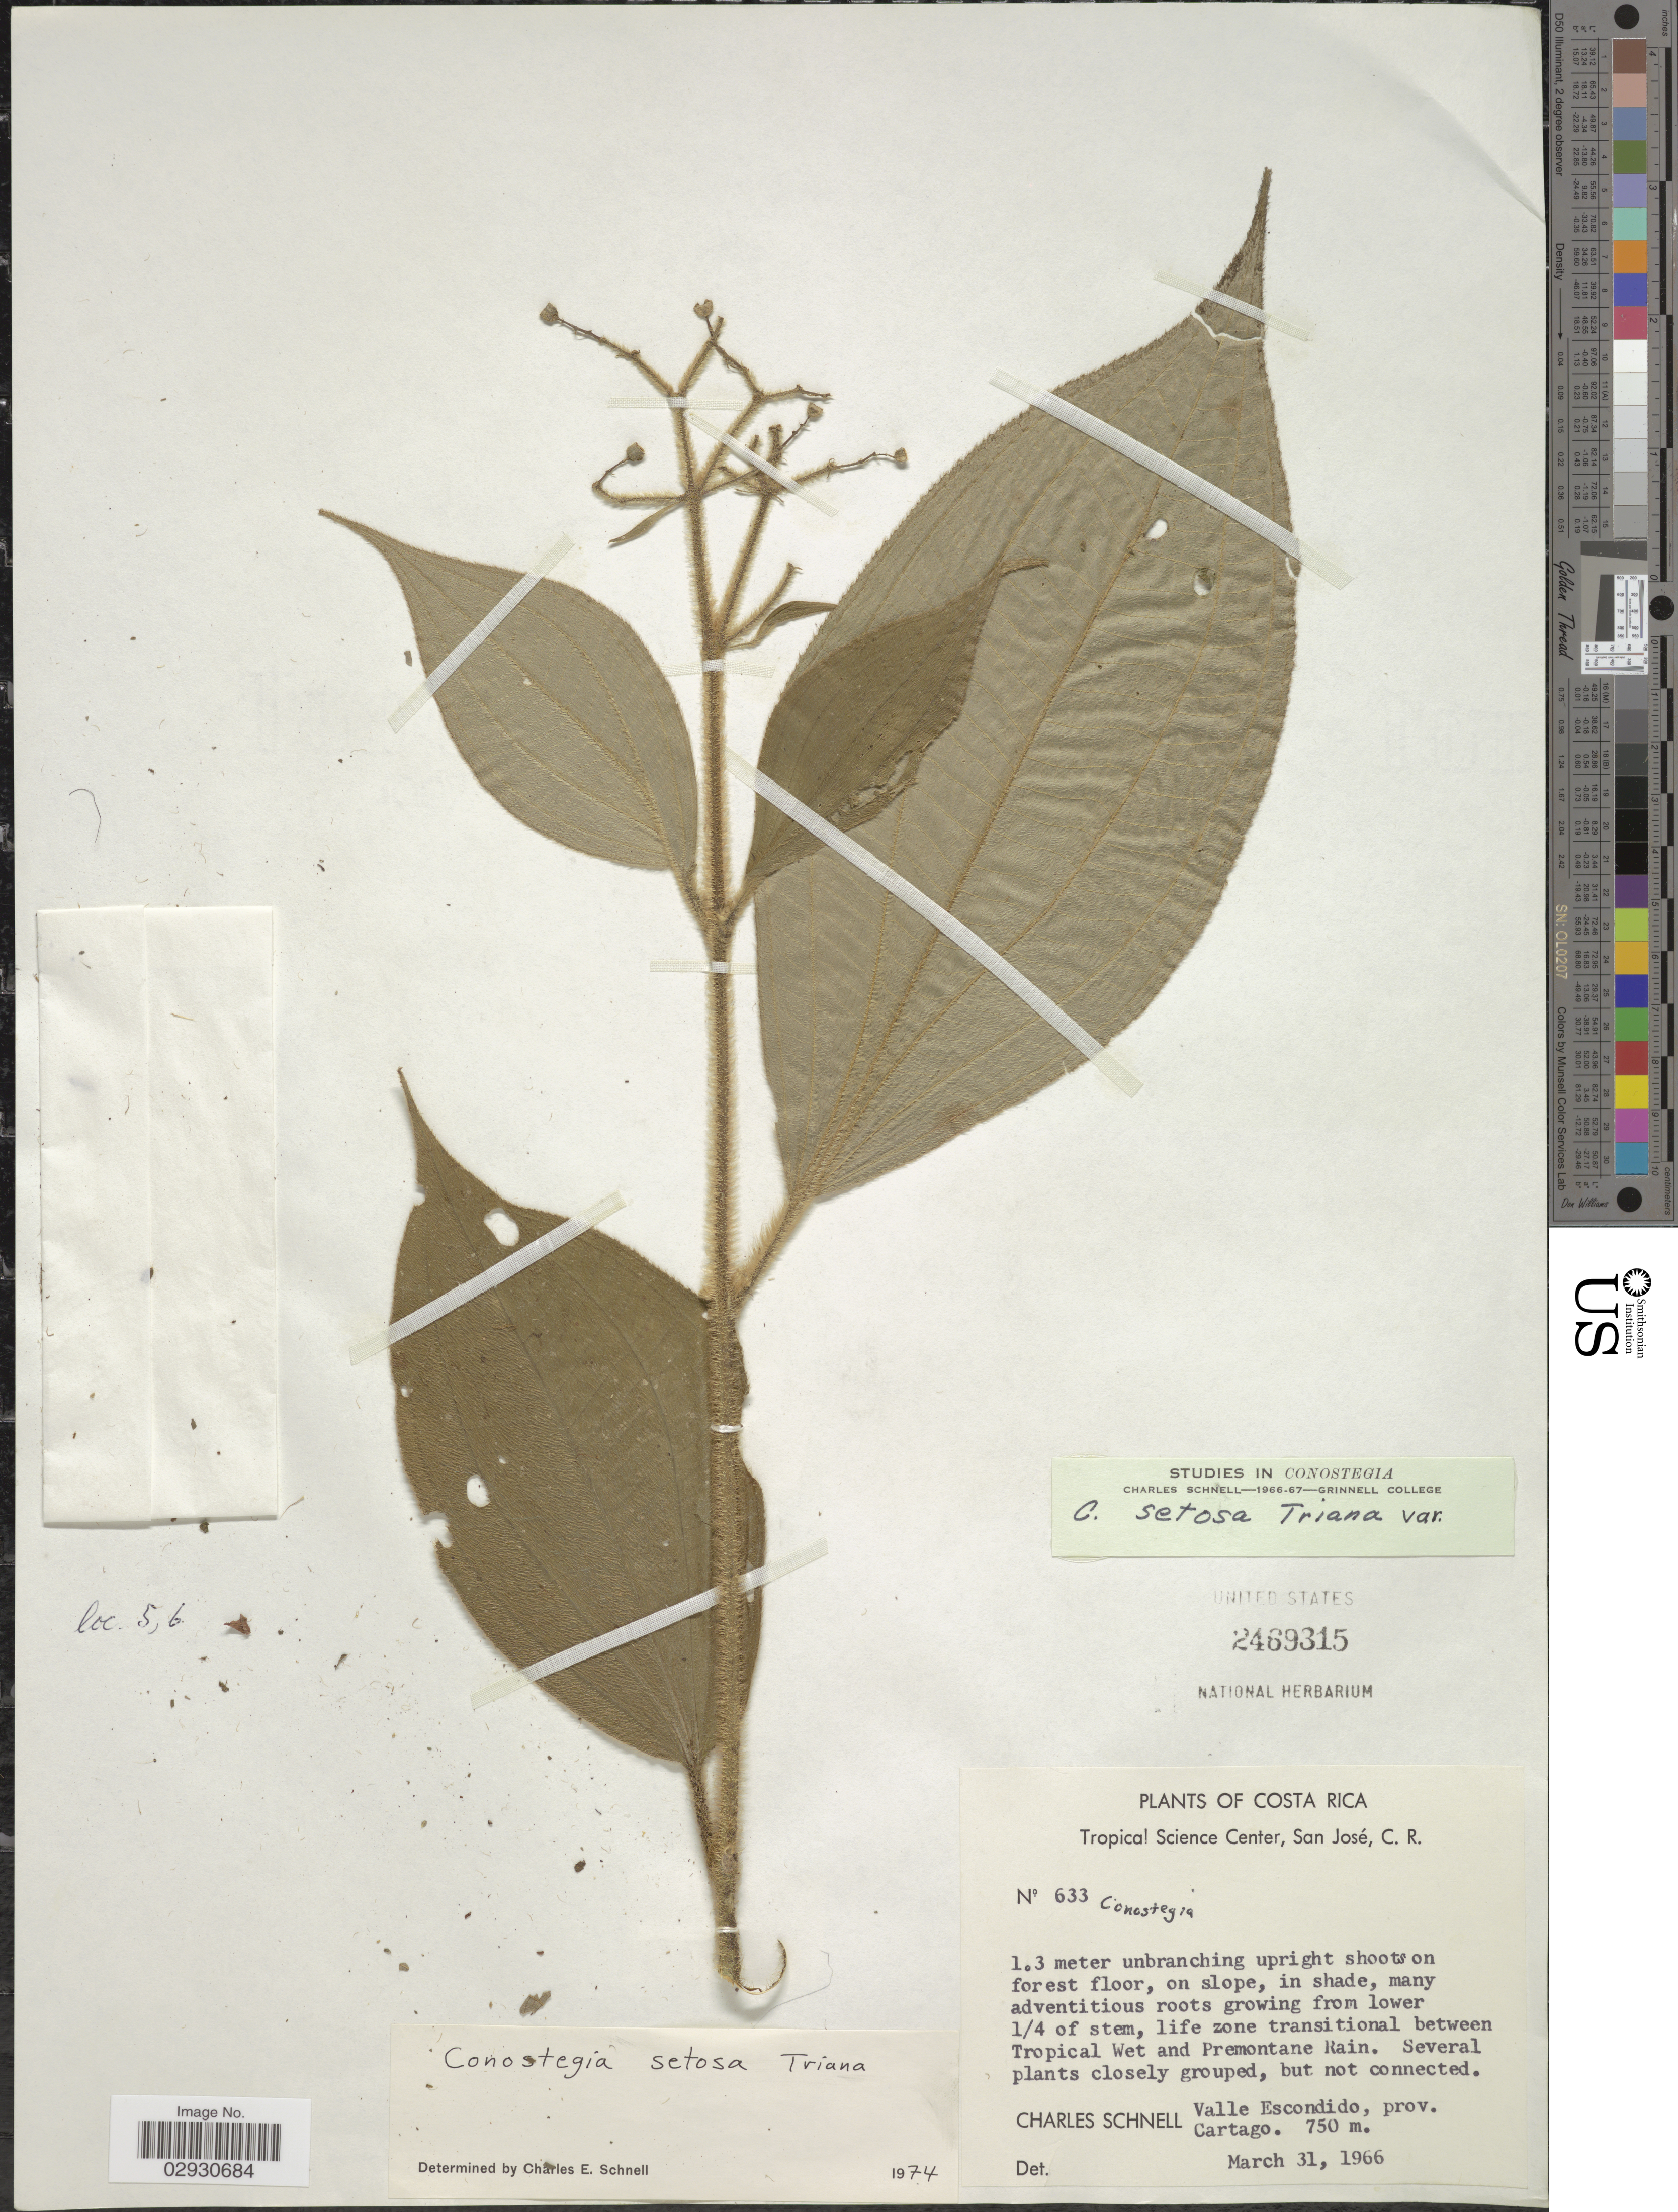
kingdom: Plantae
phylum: Tracheophyta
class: Magnoliopsida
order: Myrtales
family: Melastomataceae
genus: Conostegia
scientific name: Conostegia setosa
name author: Triana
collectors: C. Schnell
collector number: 633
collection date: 1966-03-31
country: Costa Rica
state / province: Cartago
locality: Life zone transitional between Tropical Wet and Premontane Rain. Valle Escondido, prov. Cartago.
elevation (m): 750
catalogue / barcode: US 2469315